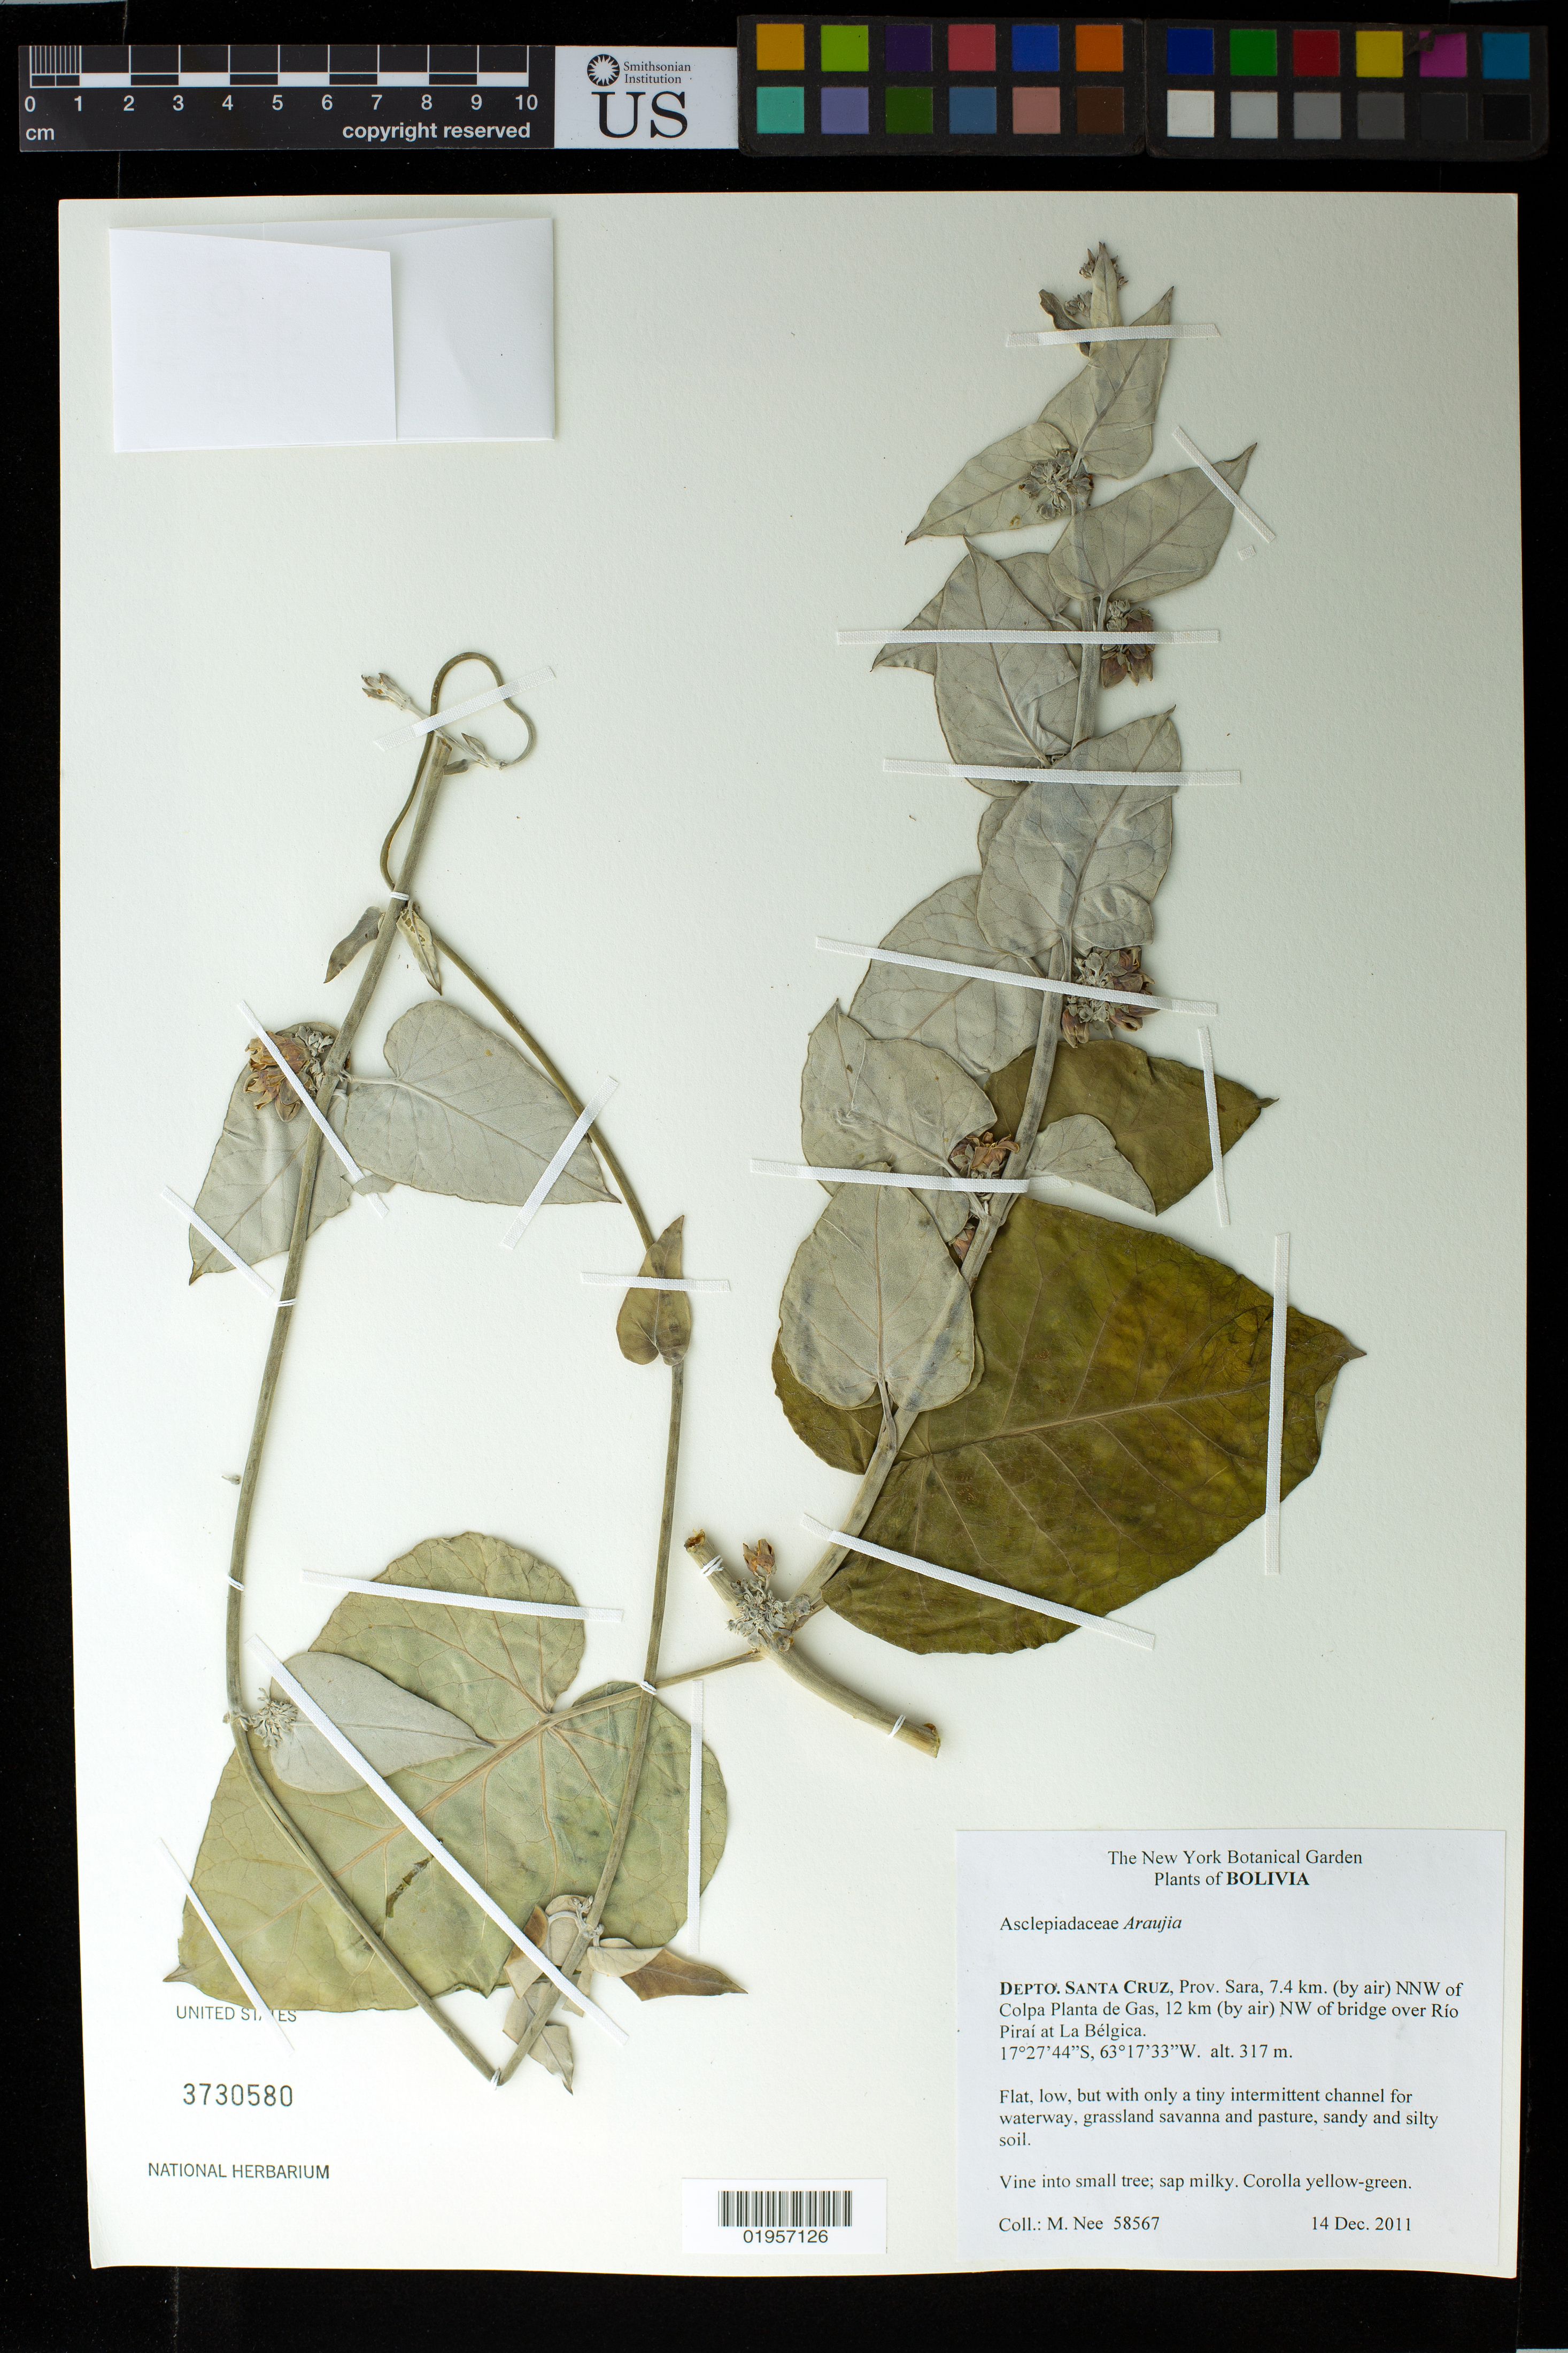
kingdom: Plantae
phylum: Tracheophyta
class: Magnoliopsida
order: Gentianales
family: Apocynaceae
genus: Araujia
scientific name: Araujia sp.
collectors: M. Nee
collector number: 58567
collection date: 2011-12-14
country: Bolivia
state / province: Santa Cruz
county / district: Sara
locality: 7.4 km NNW of Colpa Planta de Gas, 12 km NW of bridge over Rio Pirai at La Belgica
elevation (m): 317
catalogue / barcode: US 3730580